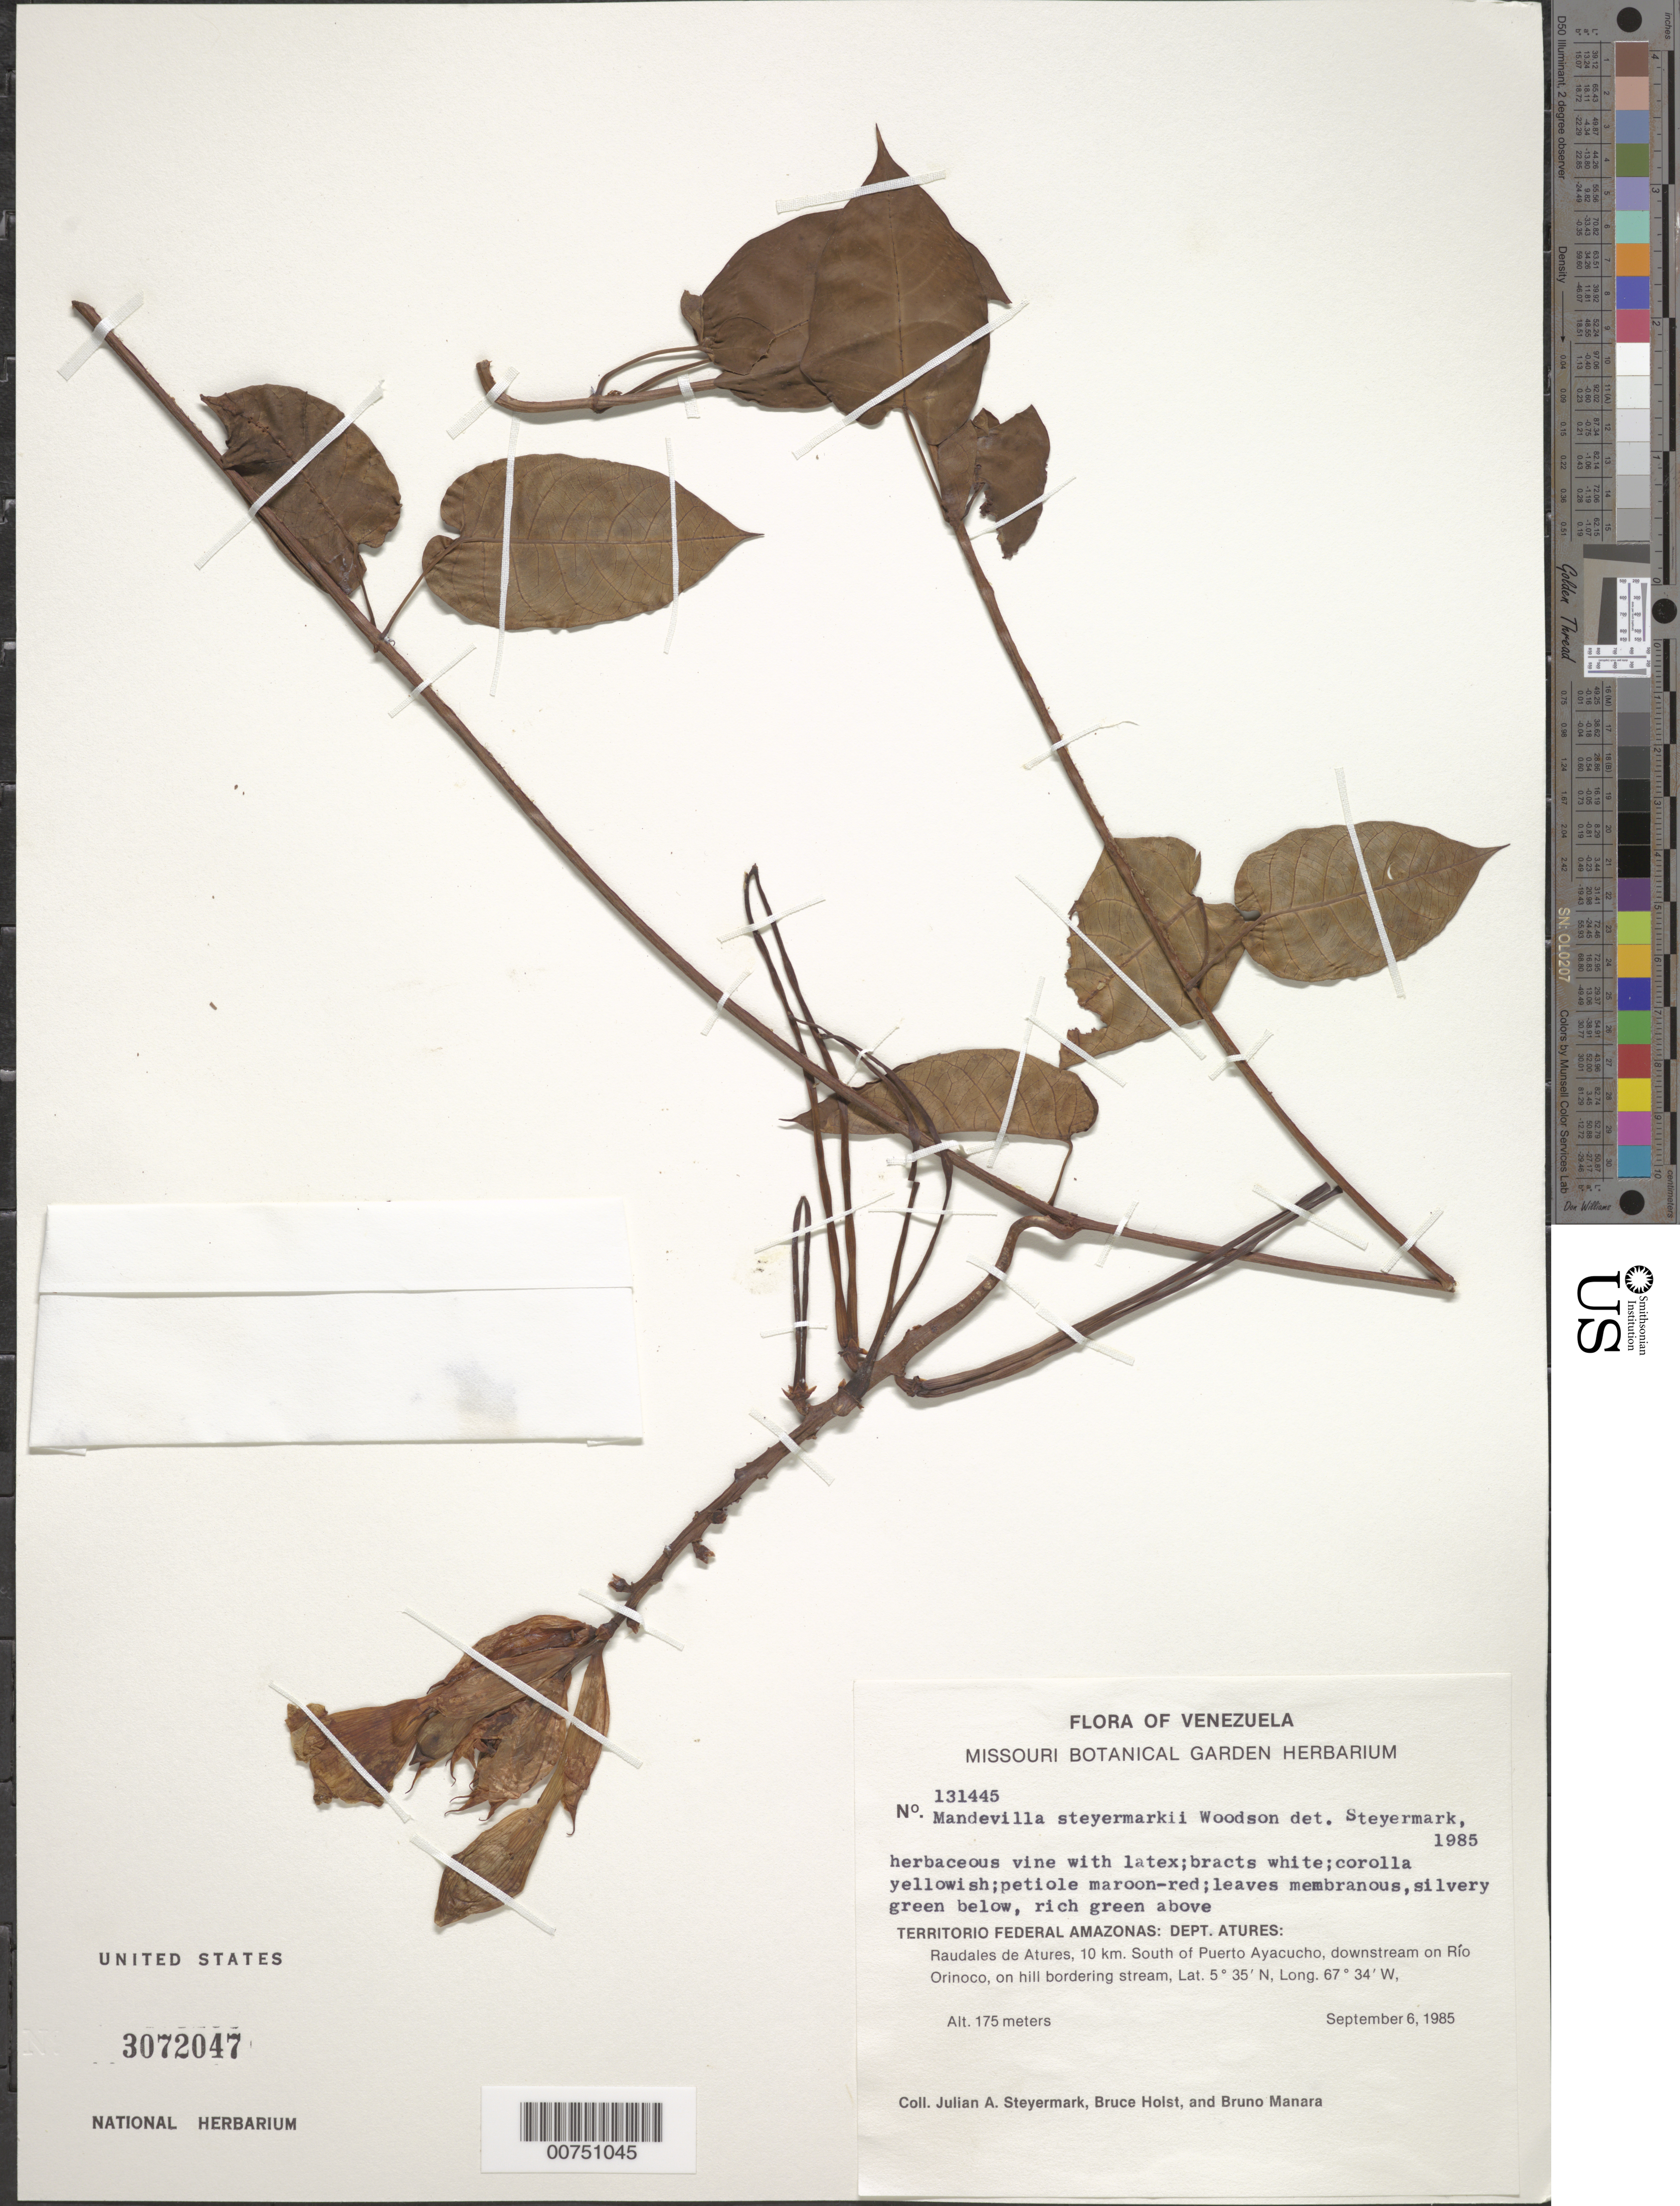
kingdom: Plantae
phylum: Tracheophyta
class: Magnoliopsida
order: Gentianales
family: Apocynaceae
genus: Mandevilla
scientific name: Mandevilla steyermarkii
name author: Woodson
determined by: Steyermark, Julian A., (VEN)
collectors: J. Steyermark, B. Holst & B. Manara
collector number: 131445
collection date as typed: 6-Sep-85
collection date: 1985-09-06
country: Venezuela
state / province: Amazonas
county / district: Atures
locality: Raudales de Atures, 10 km S of Puerto Ayachucho, downstream on Río Orinoco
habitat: On hill bordering stream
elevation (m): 175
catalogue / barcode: US 3072047